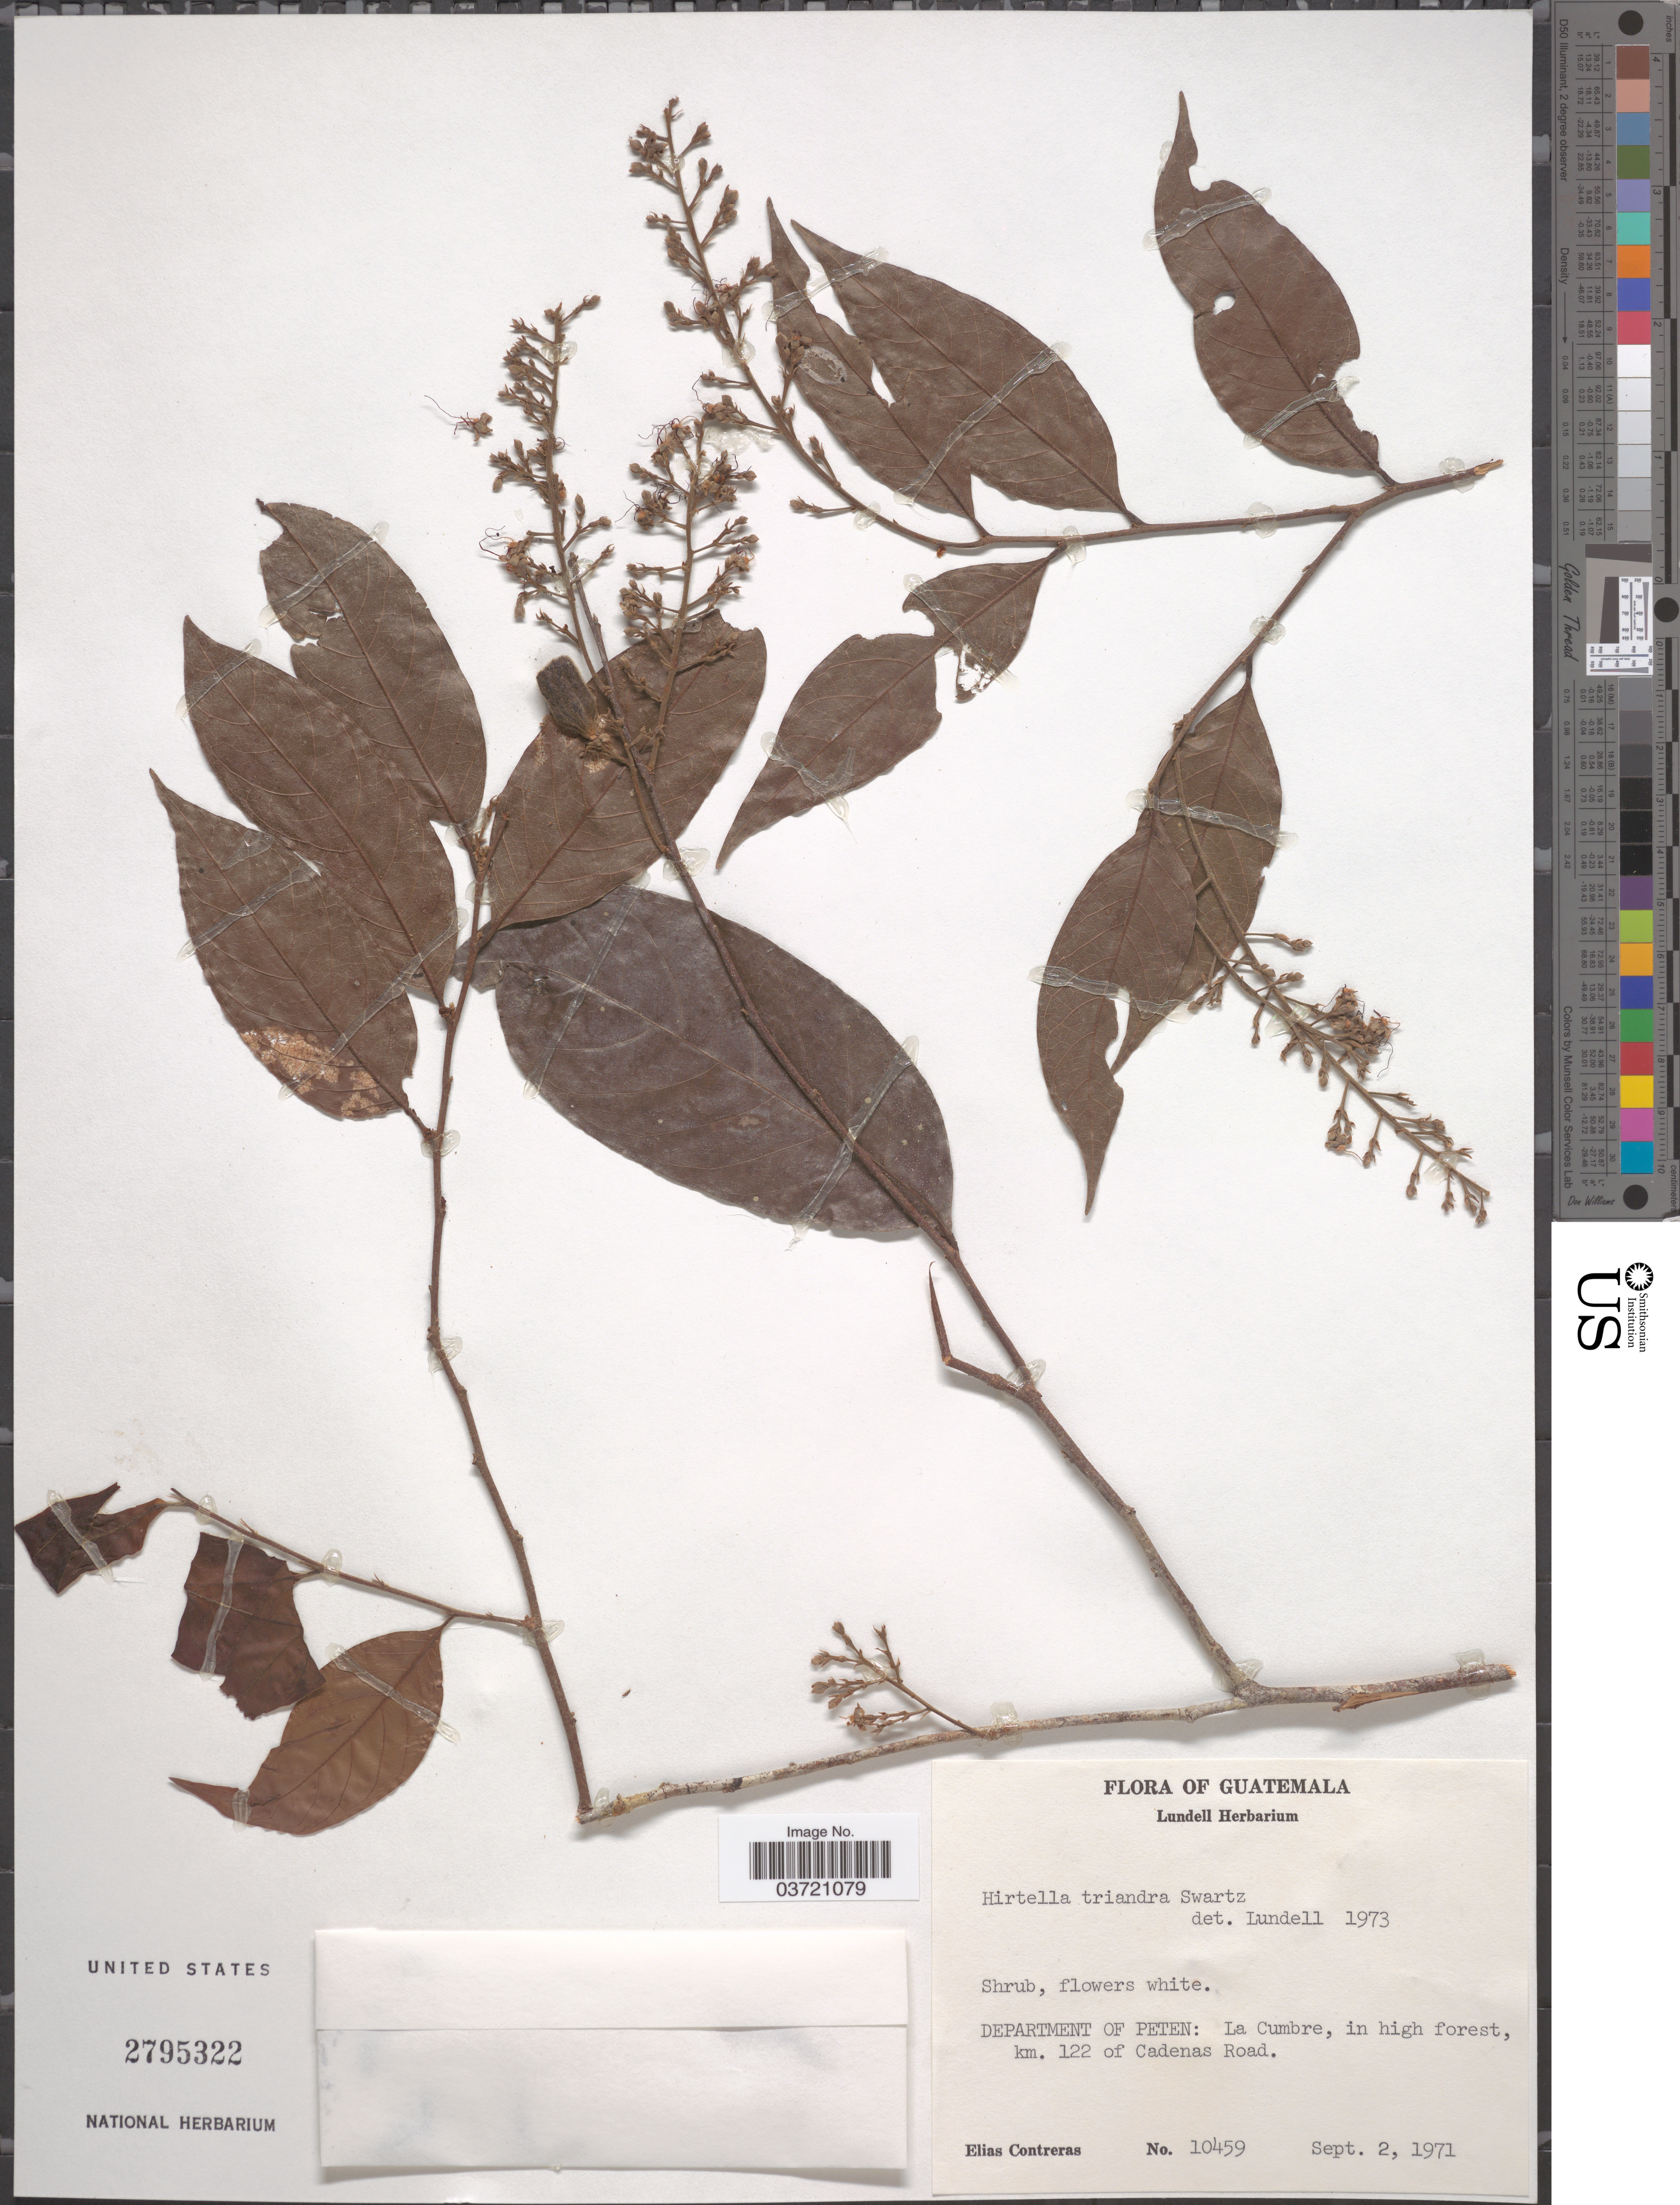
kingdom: Plantae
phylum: Tracheophyta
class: Magnoliopsida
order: Malpighiales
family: Chrysobalanaceae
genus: Hirtella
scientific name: Hirtella triandra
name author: Sw.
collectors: E. Contreras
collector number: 10459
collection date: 1971-09-02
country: Guatemala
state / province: El Peten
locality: Department of Peten: La Cumbre, in high forest, km. 122 of Cadenas Road.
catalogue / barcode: US 2795322